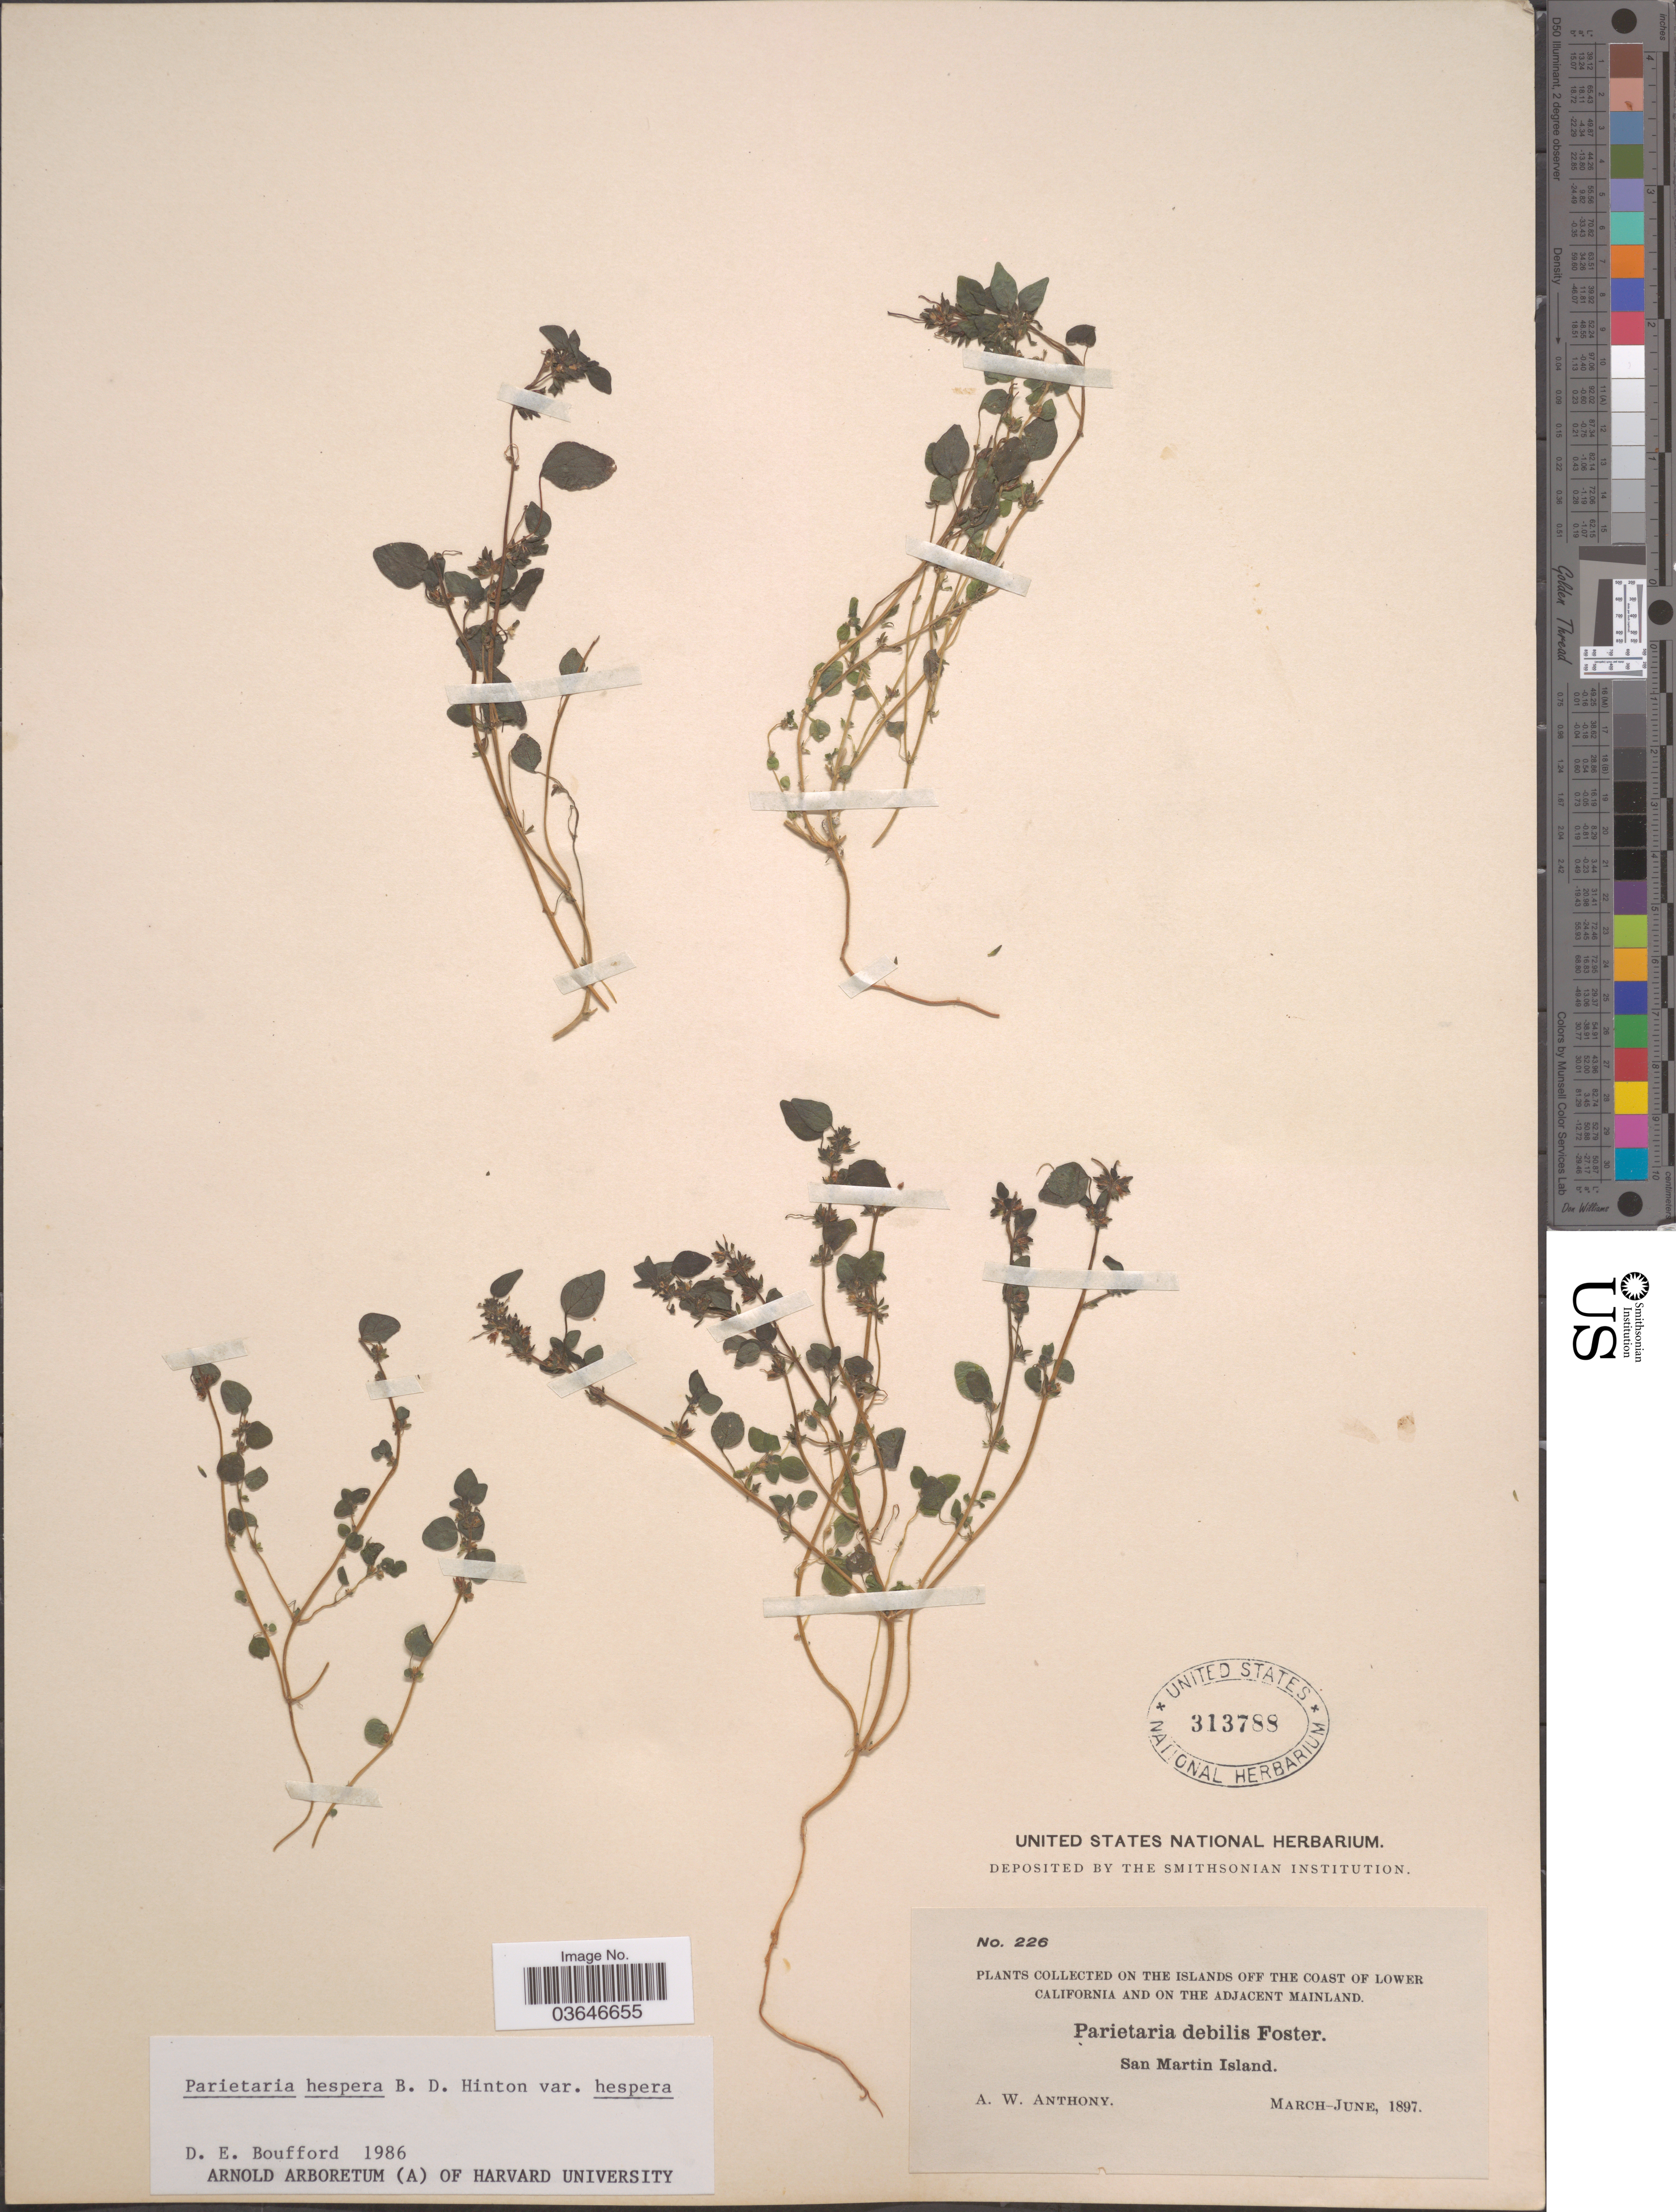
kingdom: Plantae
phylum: Tracheophyta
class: Magnoliopsida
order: Rosales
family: Urticaceae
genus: Parietaria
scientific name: Parietaria hespera var. hespera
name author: Hinton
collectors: A. W. Anthony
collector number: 226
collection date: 1897-03/1897-06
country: Mexico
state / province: Baja California Norte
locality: On the Islands off the Coast of Lower California and on the Adjacent Mainland. San Martin Island.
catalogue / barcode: US 313788